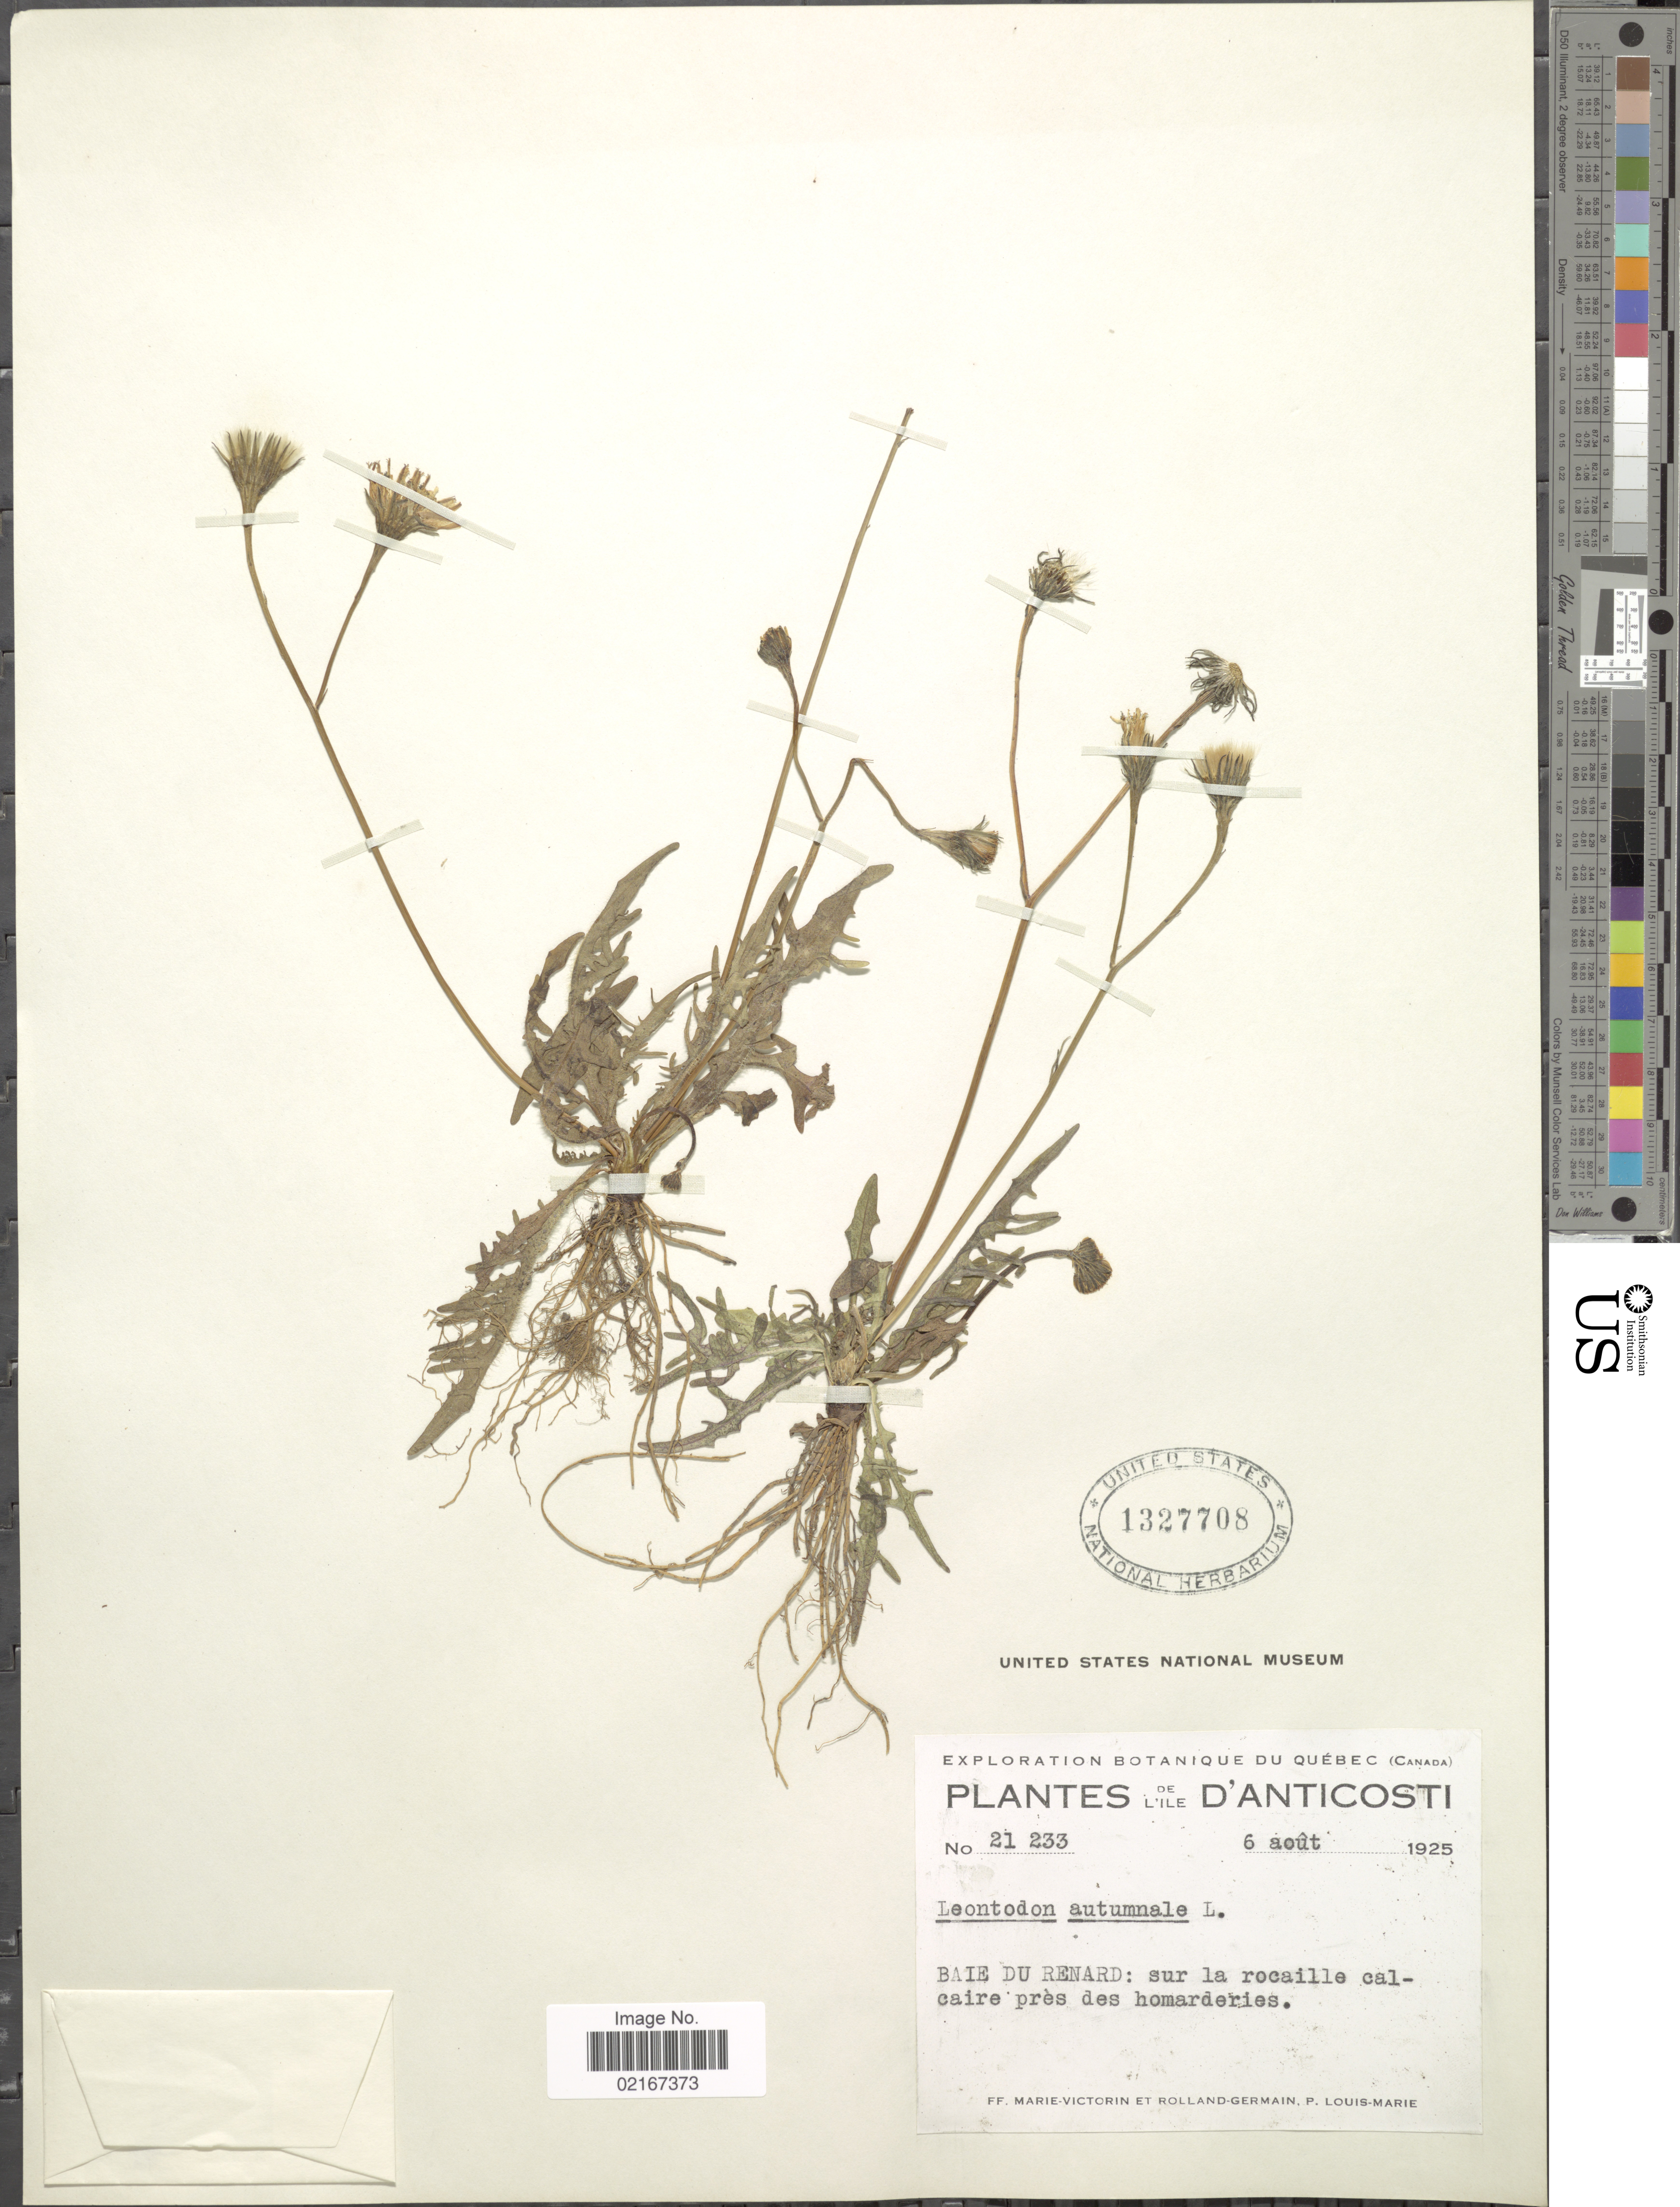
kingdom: Plantae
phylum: Tracheophyta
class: Magnoliopsida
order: Asterales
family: Asteraceae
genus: Scorzoneroides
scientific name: Scorzoneroides autumnalis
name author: (L.) Moench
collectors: F. Marie-Victorin, Rolland-Germain & L.-M. LaLonde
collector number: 21233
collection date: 1925-08-06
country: Canada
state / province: Quebec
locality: Anticosti, Baie du Renard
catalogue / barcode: US 1327708